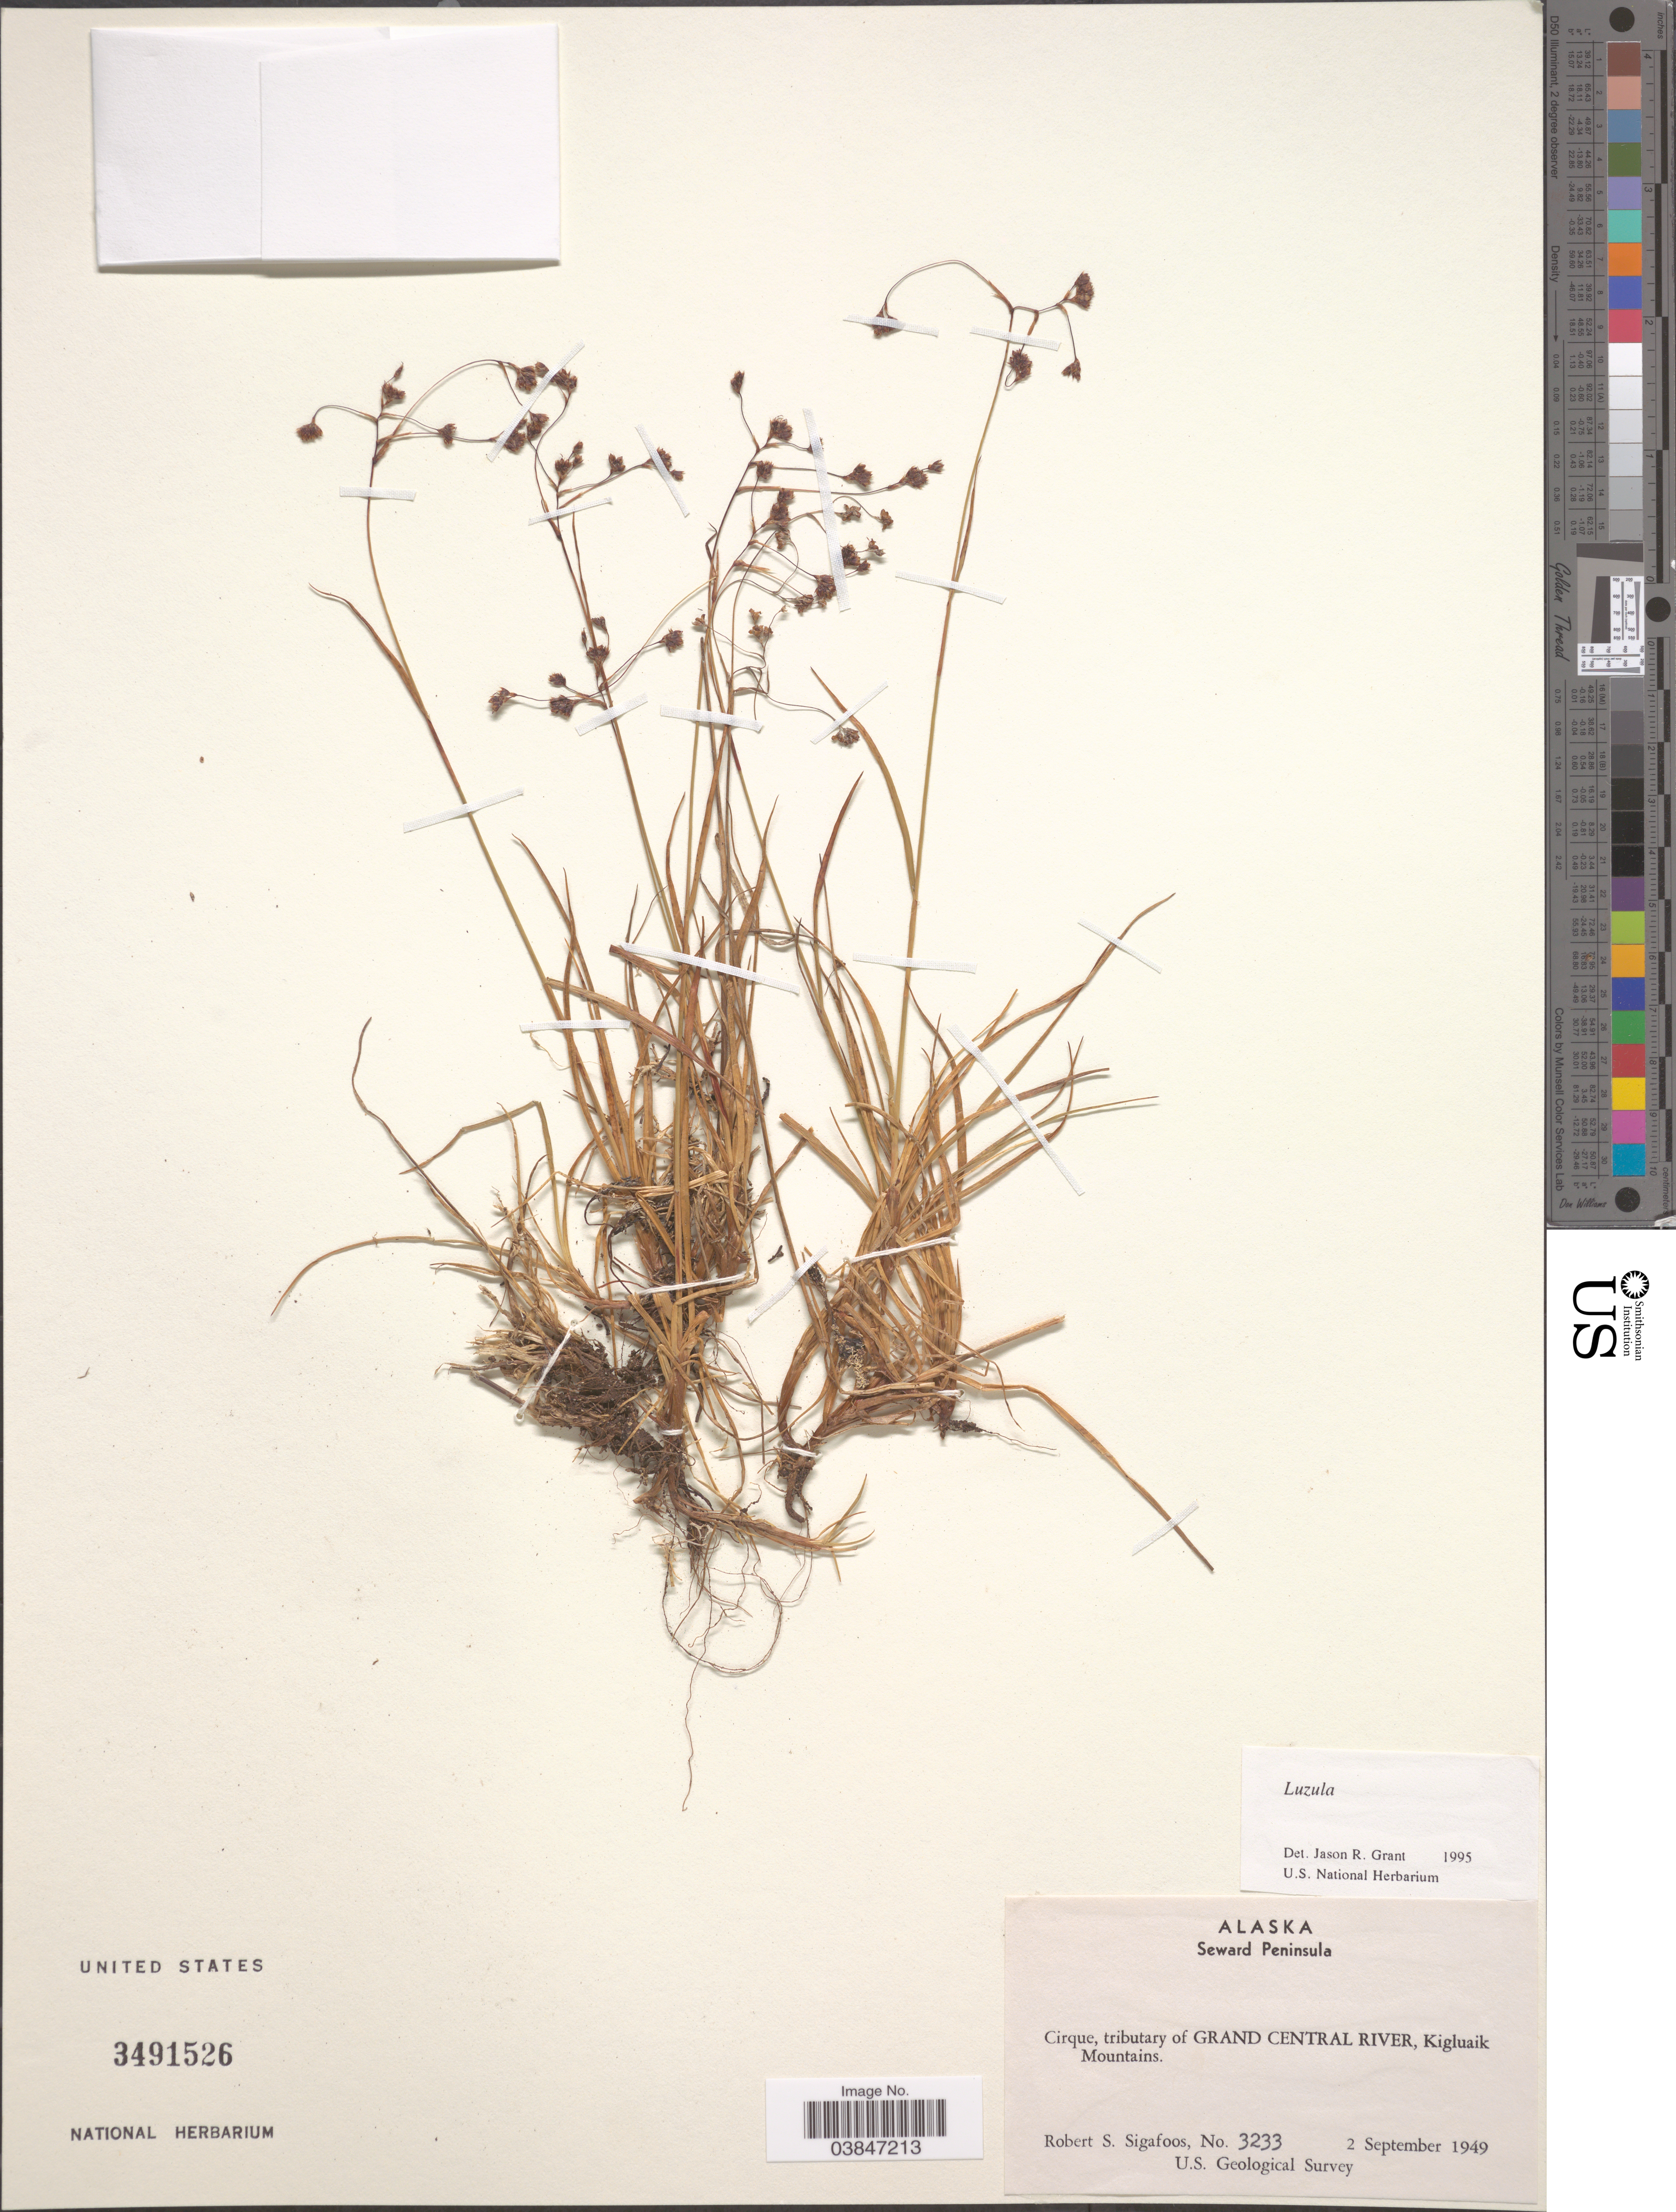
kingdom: Plantae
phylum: Tracheophyta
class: Liliopsida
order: Poales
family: Juncaceae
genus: Luzula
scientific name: Luzula sp.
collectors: R. Sigafoos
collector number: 3233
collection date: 1949-09-02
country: United States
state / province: Alaska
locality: Seward Peninsula. Cirque, tributary of Grand Central river, Kigluaik Mountains.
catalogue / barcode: US 3491526